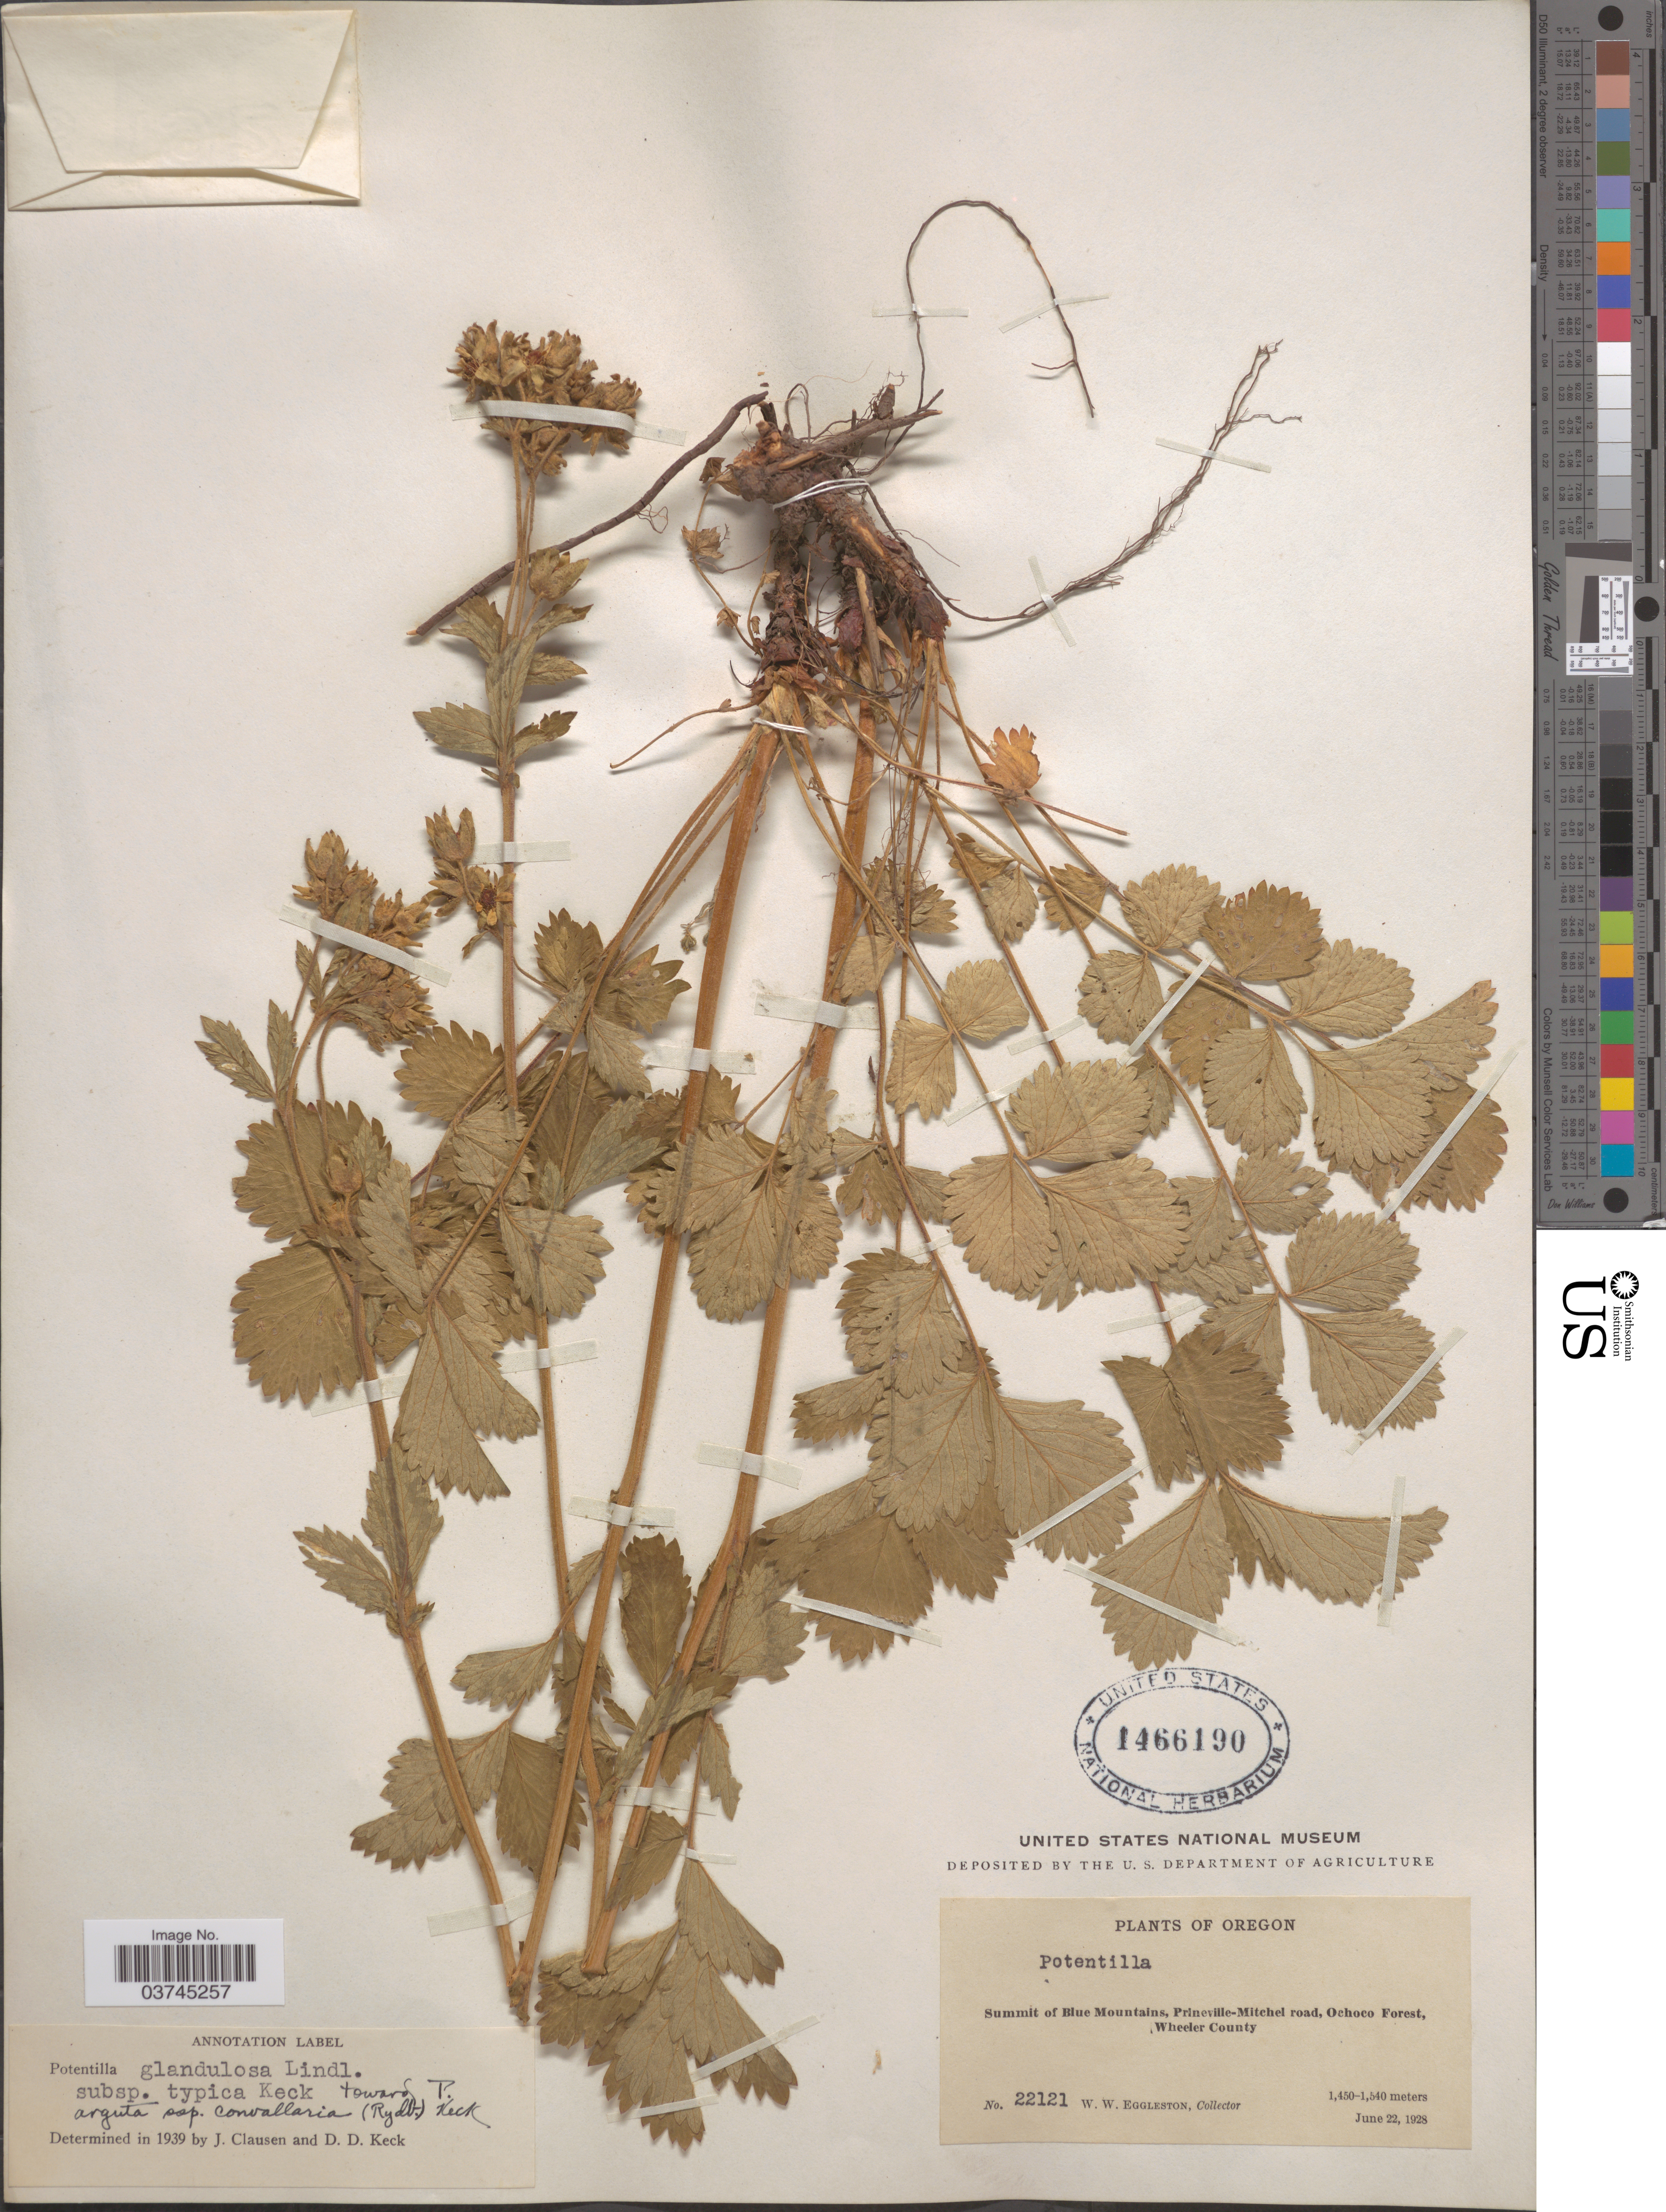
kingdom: Plantae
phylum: Tracheophyta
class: Magnoliopsida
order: Rosales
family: Rosaceae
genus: Drymocallis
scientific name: Drymocallis glandulosa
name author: (Lindl.) Rydb.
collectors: W. W. Eggleston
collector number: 22121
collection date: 1928-06-22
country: United States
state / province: Oregon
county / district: Wheeler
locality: Summit of Blue Mountains, Prineville-Mitchel road, Ochoco Forest, Wheeler County.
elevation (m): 1450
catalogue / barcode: US 1466190